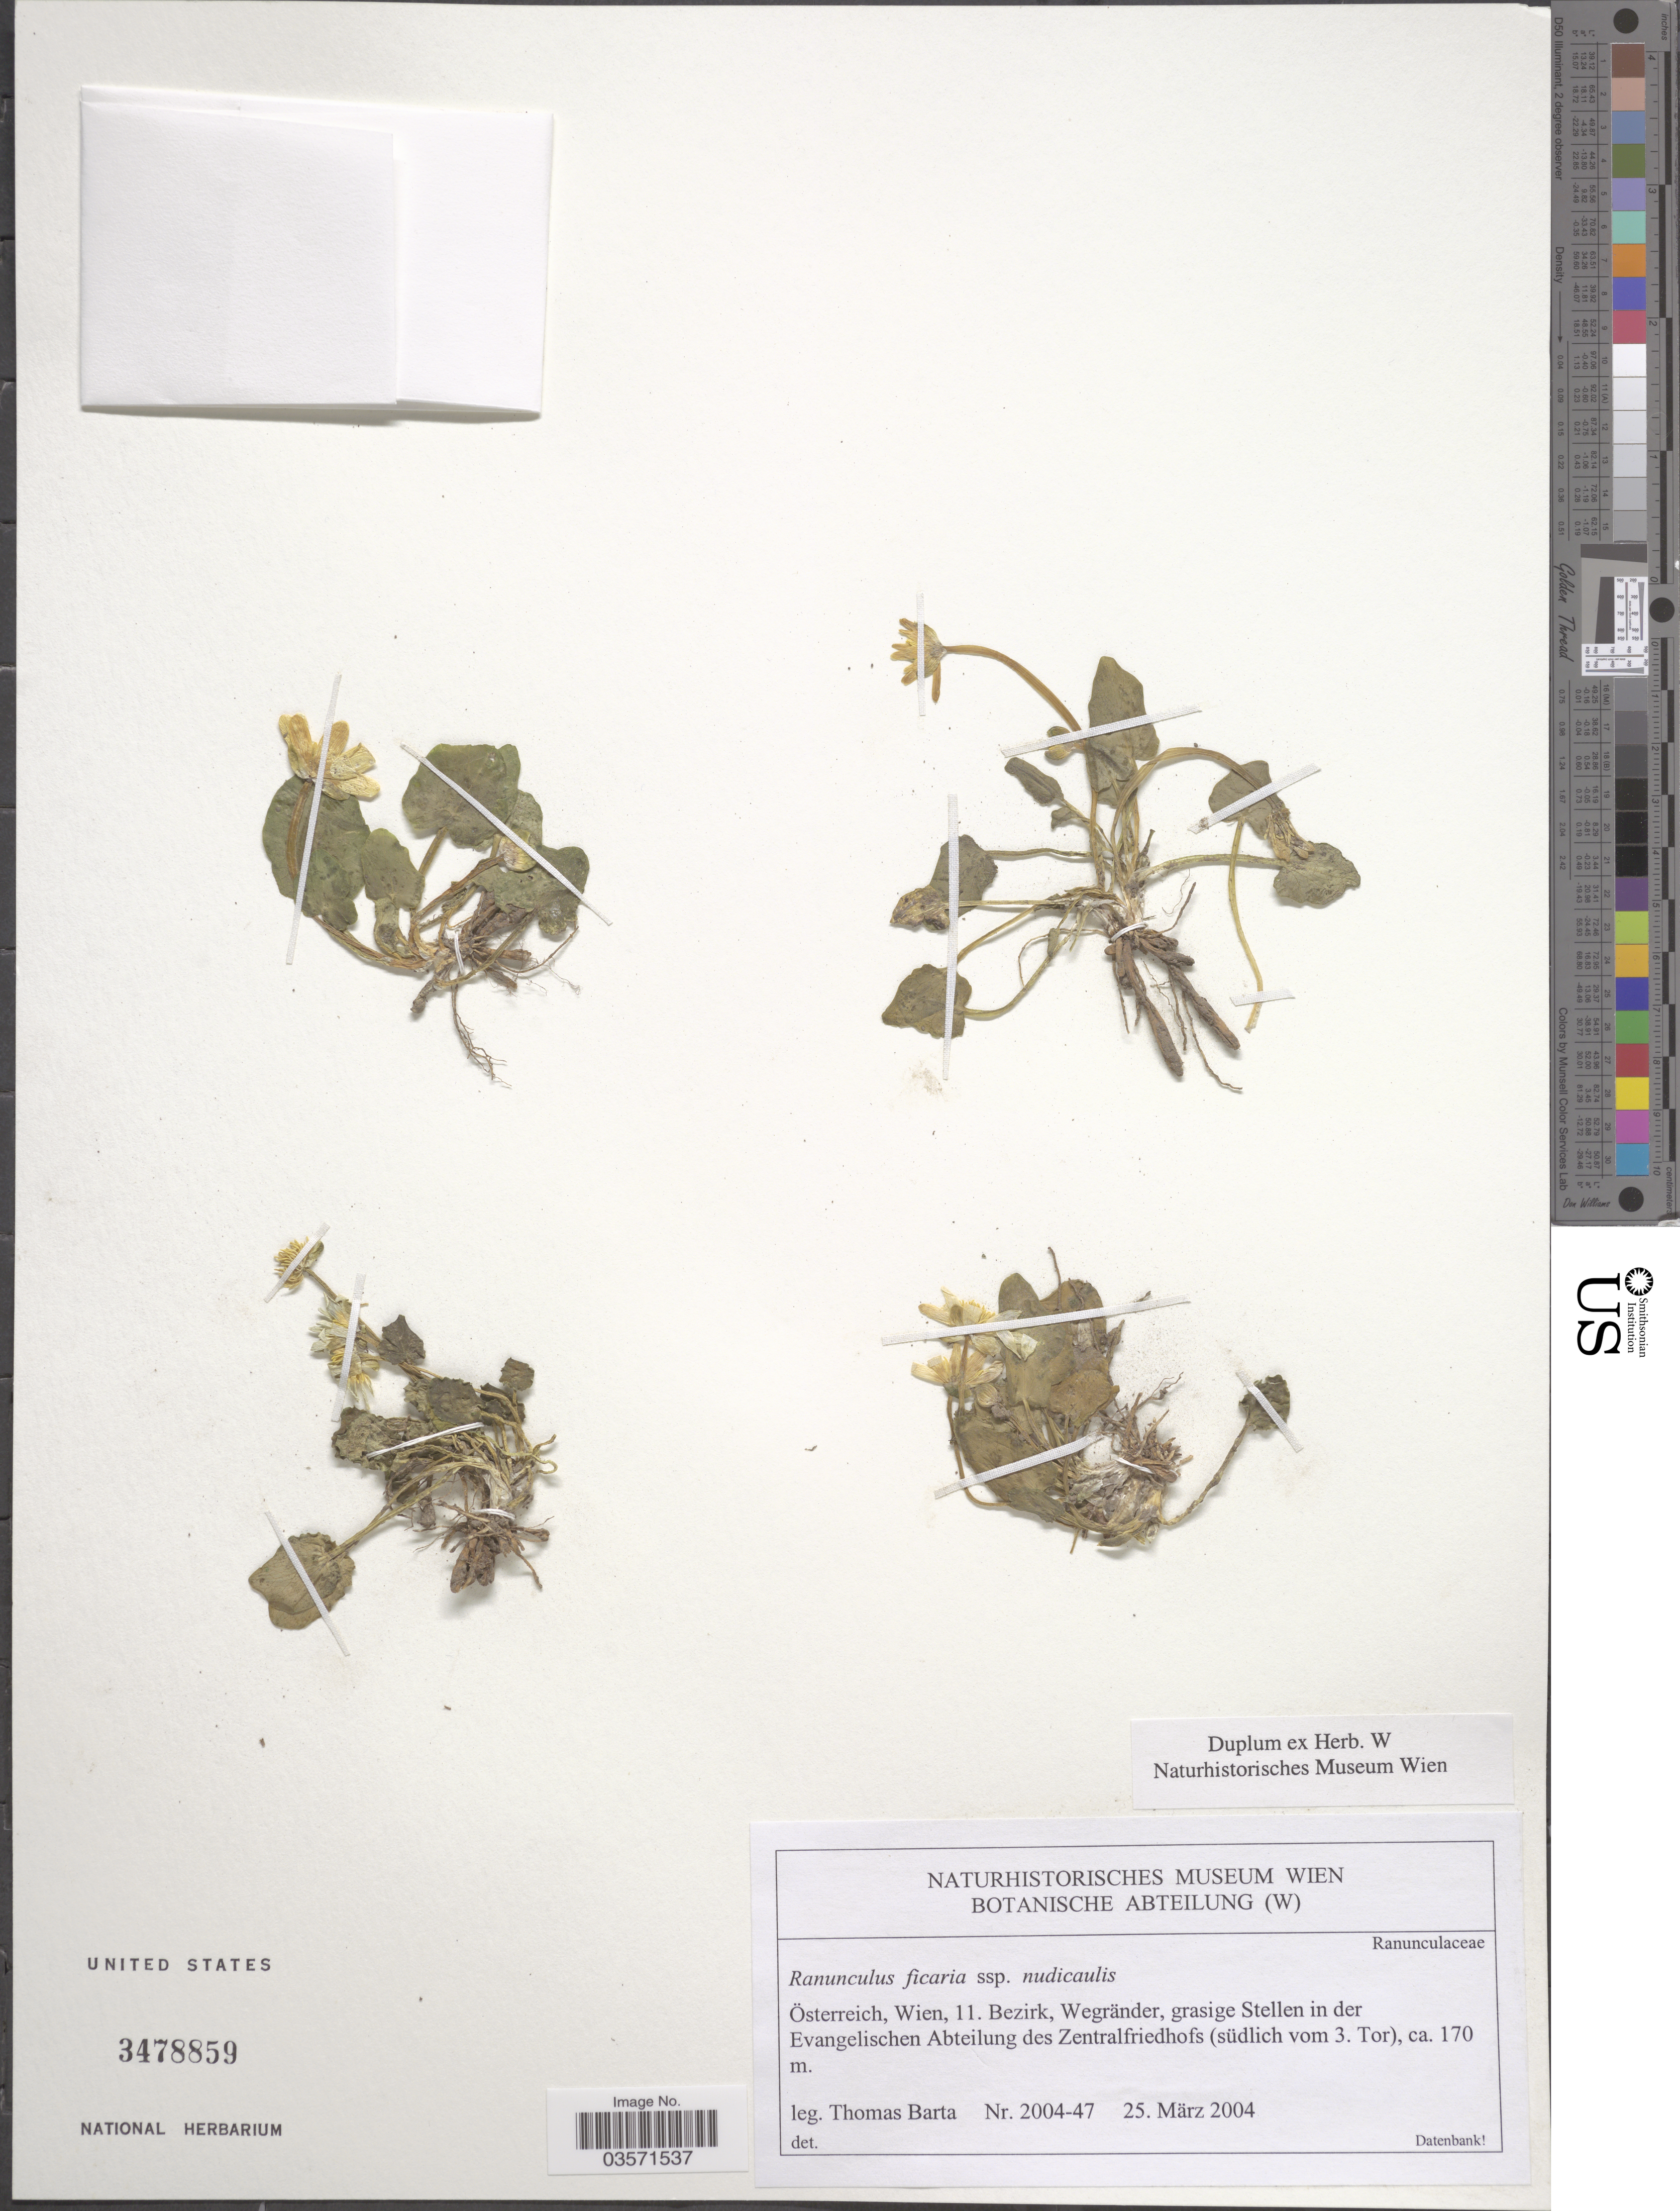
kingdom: Plantae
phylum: Tracheophyta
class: Magnoliopsida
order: Ranunculales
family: Ranunculaceae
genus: Ficaria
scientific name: Ficaria verna subsp. calthifolia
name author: (Rchb. f.) Nyman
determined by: Strong, M. T., (US), Smithsonian Institution - National Museum of Natural History (UNITED STATES)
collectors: T. Barta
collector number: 2004-47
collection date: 2004-03-25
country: Austria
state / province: Wien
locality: Österreich, 11. Bezirk, Wegränder, grasige Stellen in der Evangelischen Abteilung des Zentralfriedhofs (südlich vom 3. Tor).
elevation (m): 170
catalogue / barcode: US 3478859